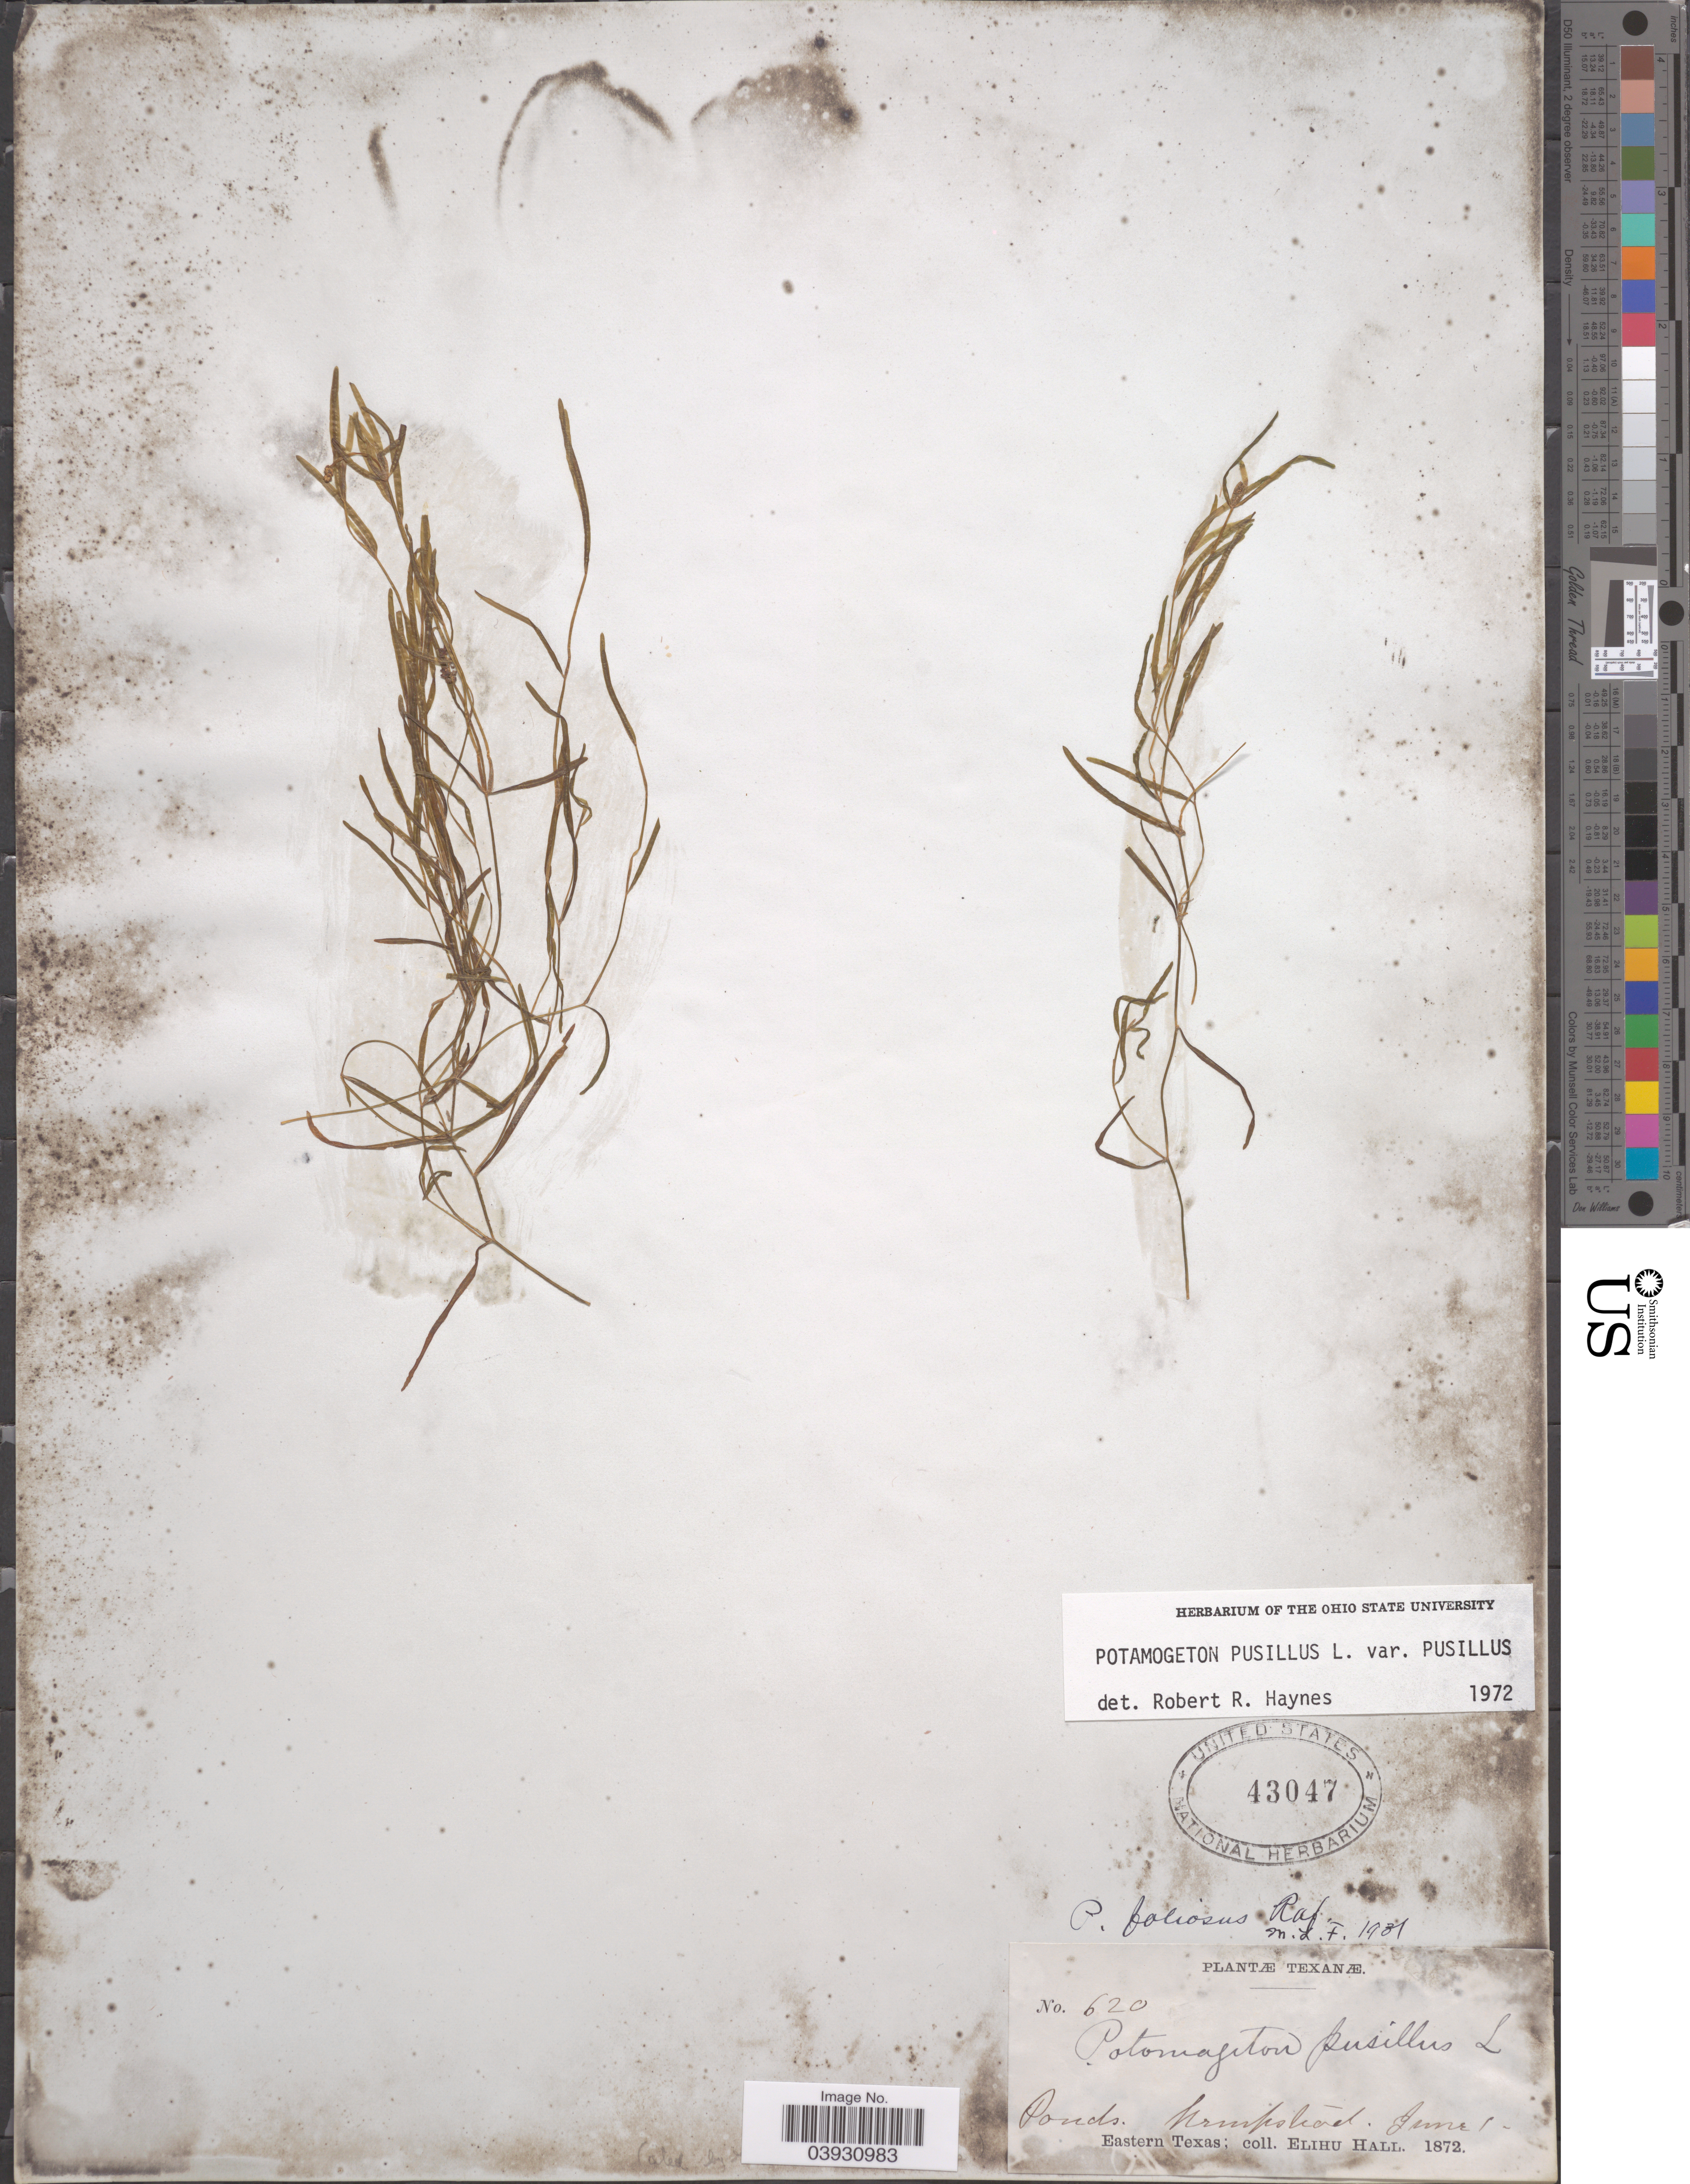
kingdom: Plantae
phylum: Tracheophyta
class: Liliopsida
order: Alismatales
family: Potamogetonaceae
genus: Potamogeton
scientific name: Potamogeton pusillus var. pusillus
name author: L.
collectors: E. Hall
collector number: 620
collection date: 1872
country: United States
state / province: Texas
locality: Hempstead. Eastern Texas.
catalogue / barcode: US 43047